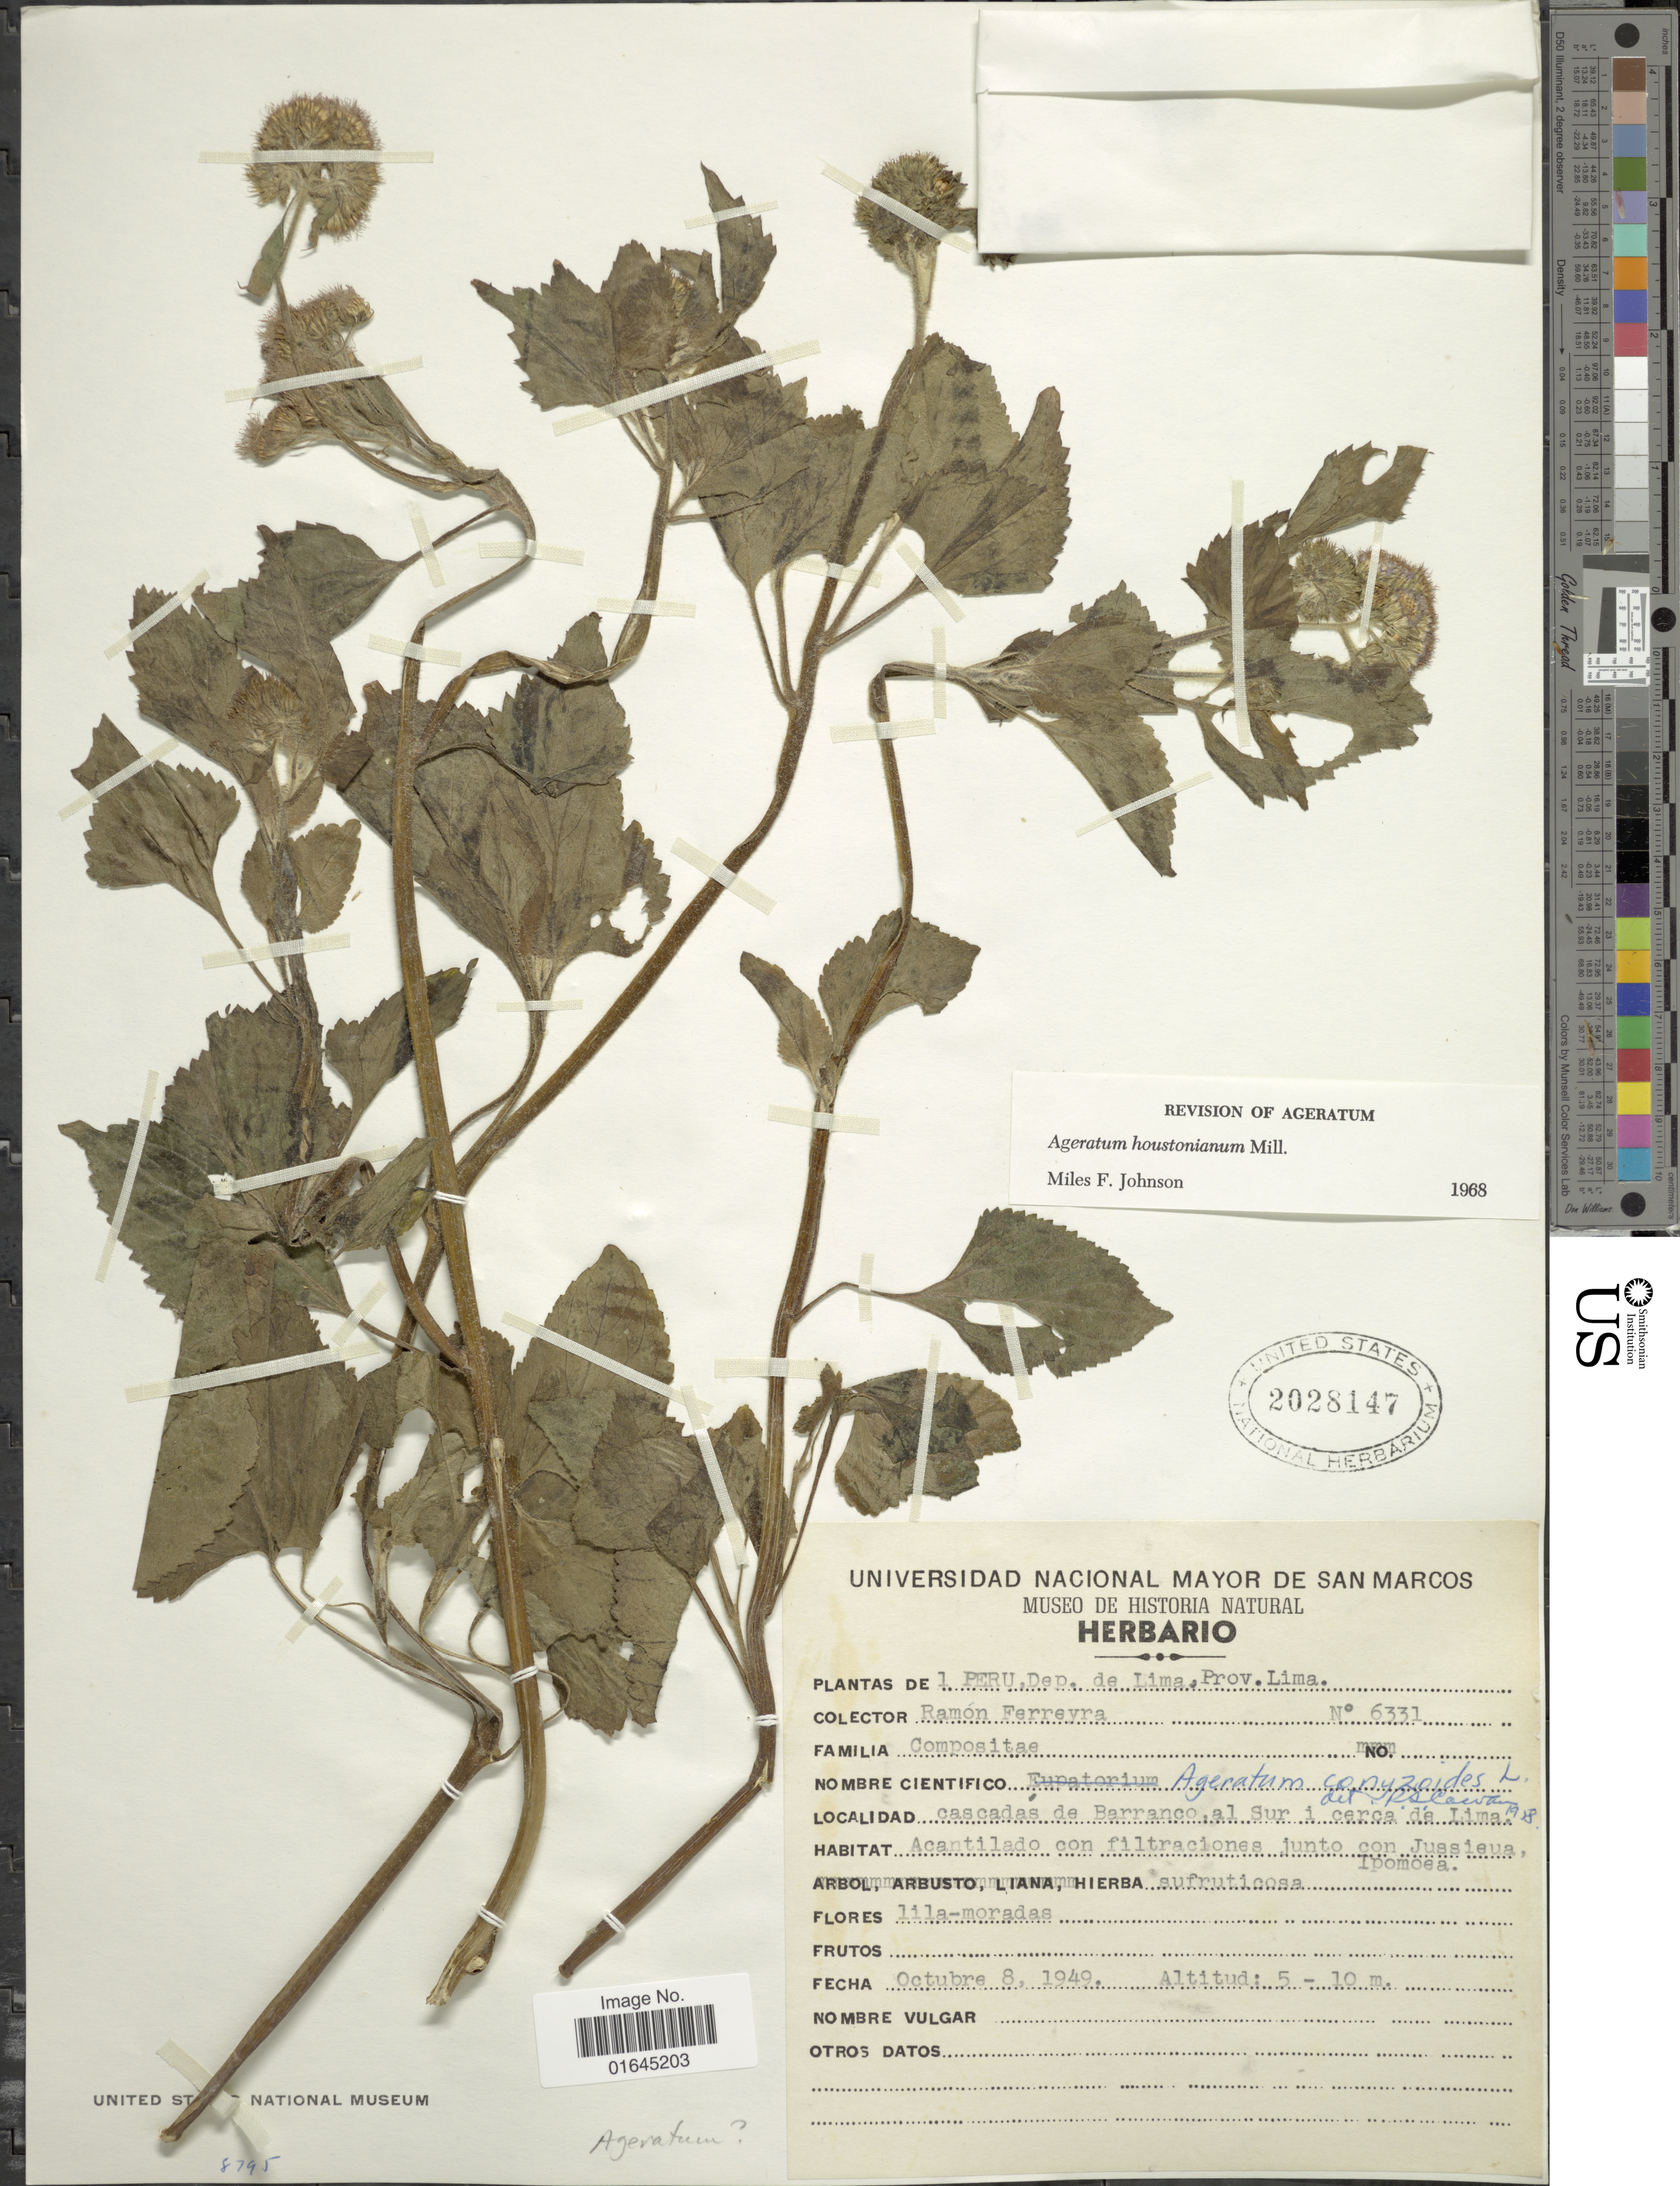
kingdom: Plantae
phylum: Tracheophyta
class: Magnoliopsida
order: Asterales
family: Asteraceae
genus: Ageratum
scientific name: Ageratum houstonianum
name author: Mill.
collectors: R. A. Ferreyra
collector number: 6331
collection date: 1949-10-08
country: Peru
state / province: Lima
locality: Cascadas de Barranco, al Sur i cerca de Lima, Dep. de Lima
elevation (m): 5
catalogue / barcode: US 2028147